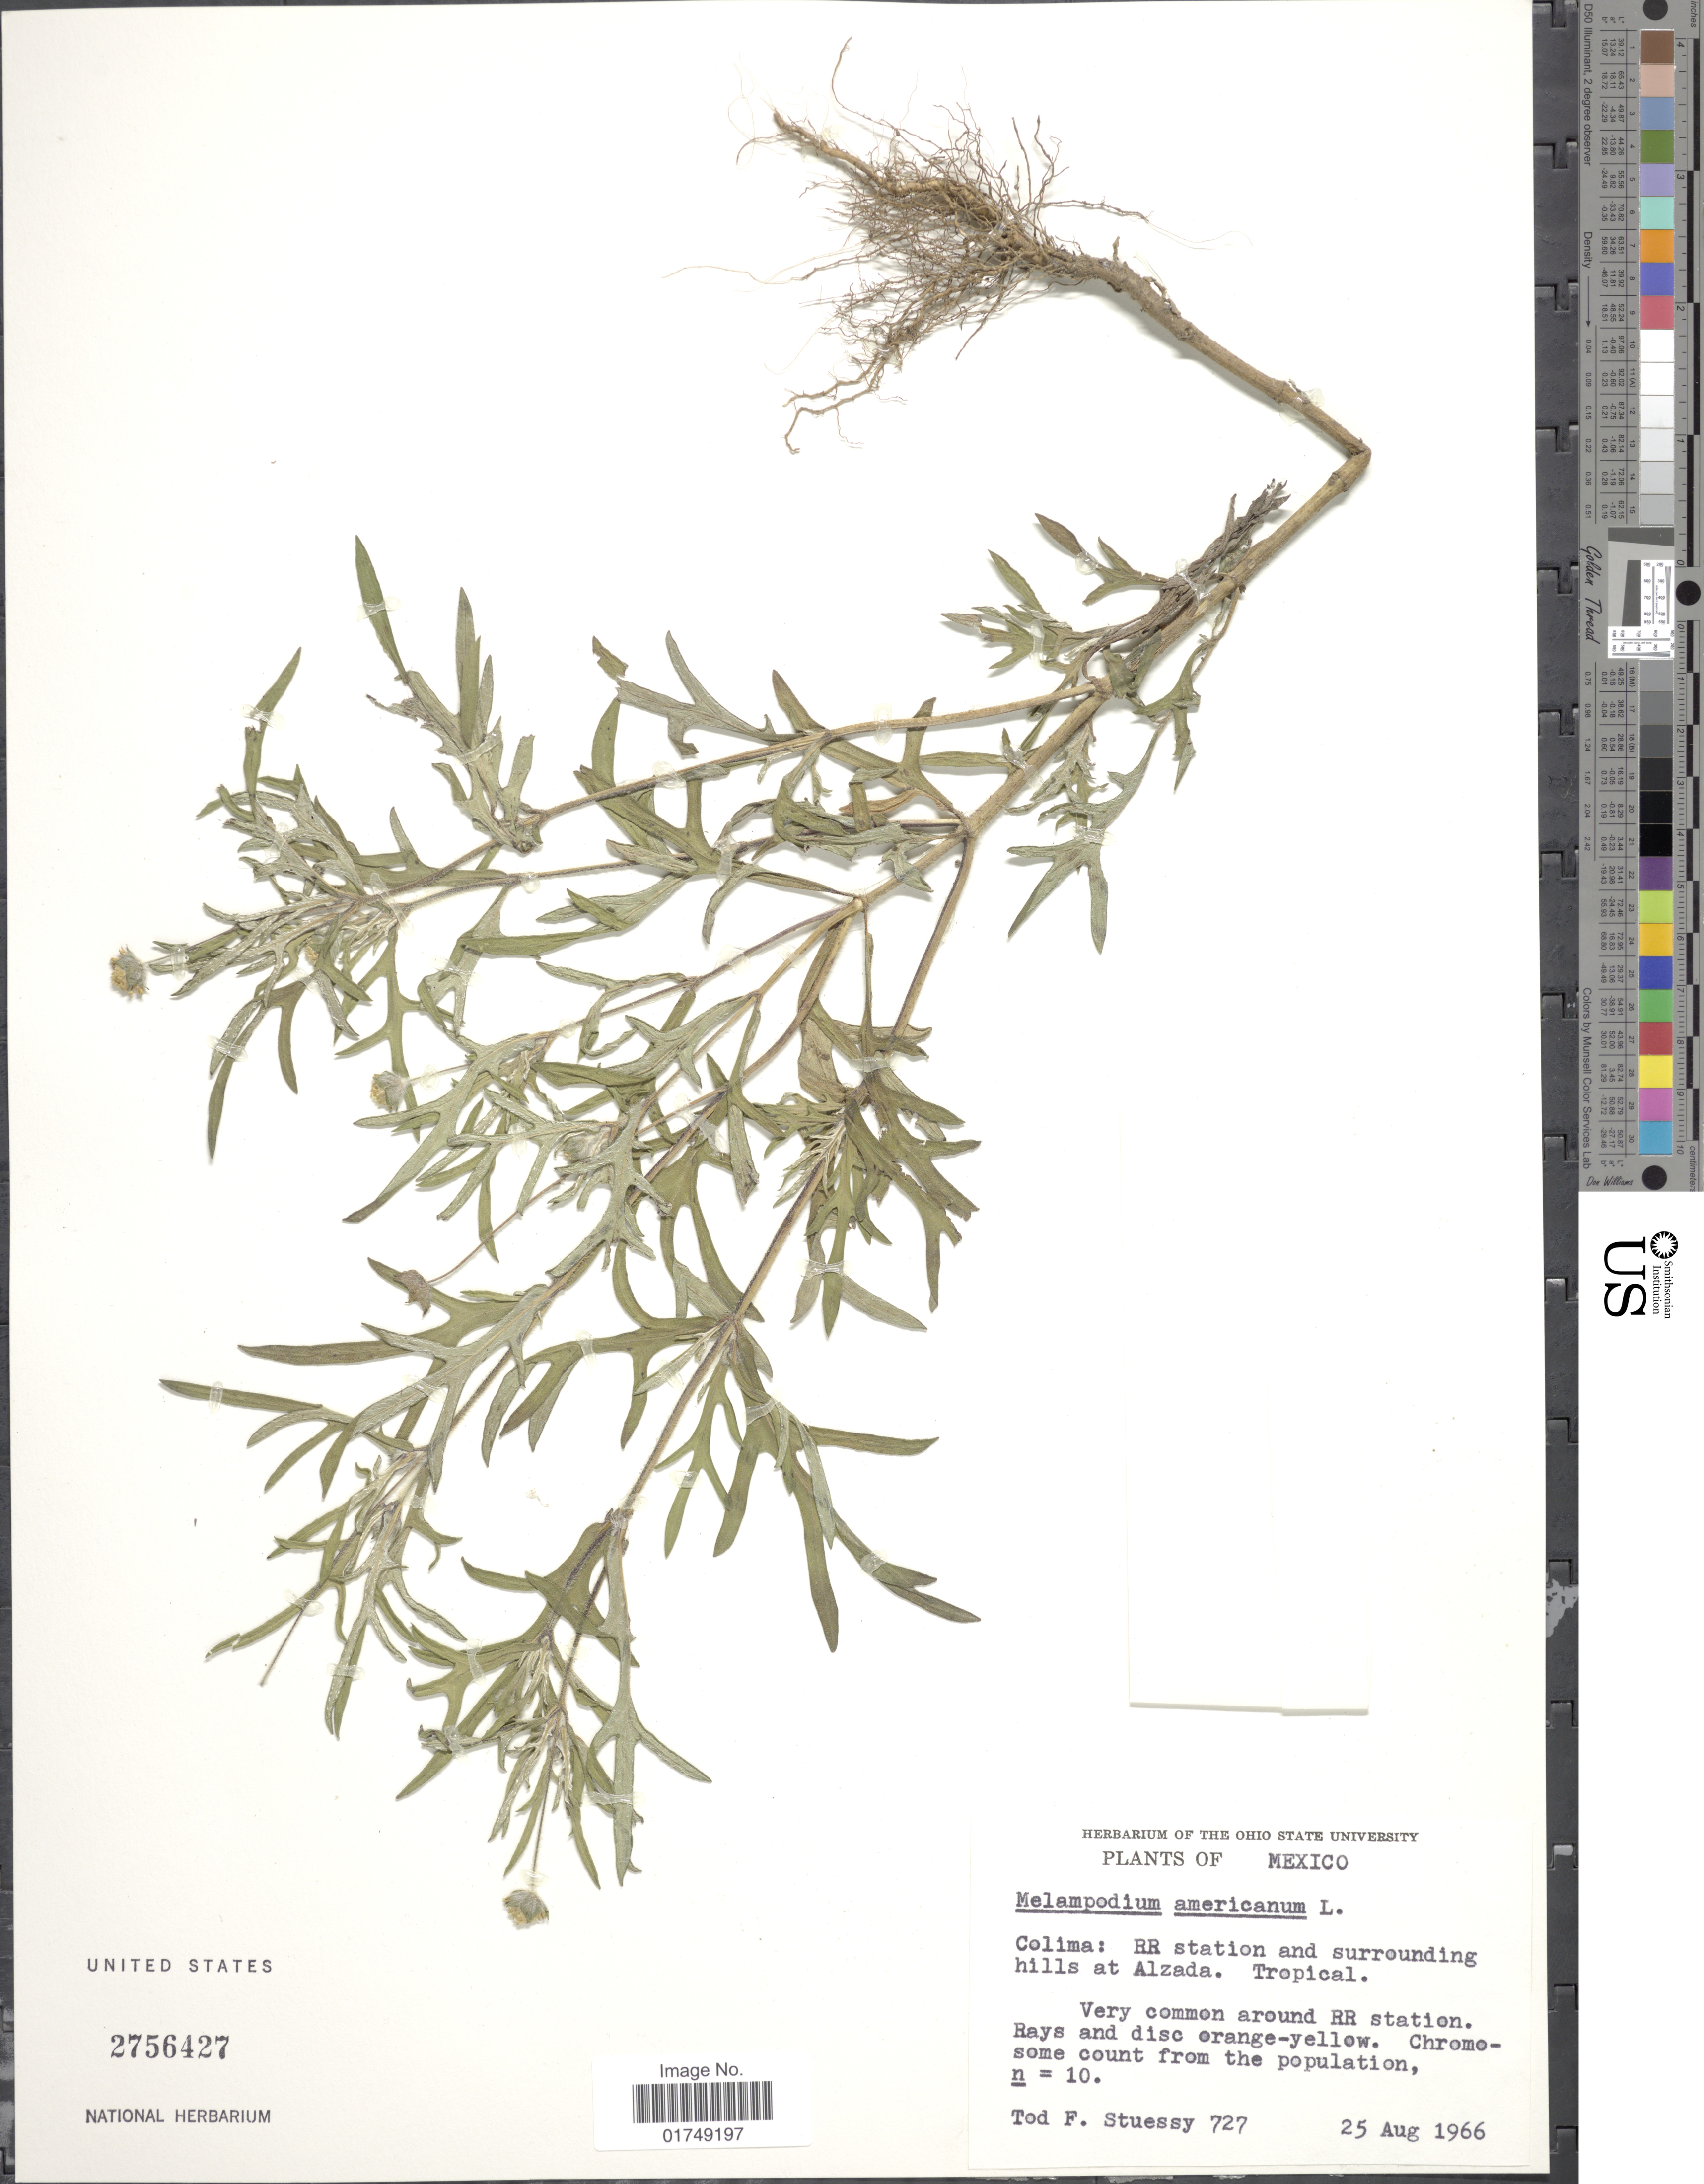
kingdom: Plantae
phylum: Tracheophyta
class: Magnoliopsida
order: Asterales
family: Asteraceae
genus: Melampodium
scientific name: Melampodium americanum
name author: L.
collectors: T. Stuessy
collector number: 727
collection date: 1966-08-25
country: Mexico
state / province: Colima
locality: RR station and surrounding hills at Alzada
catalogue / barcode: US 2756427